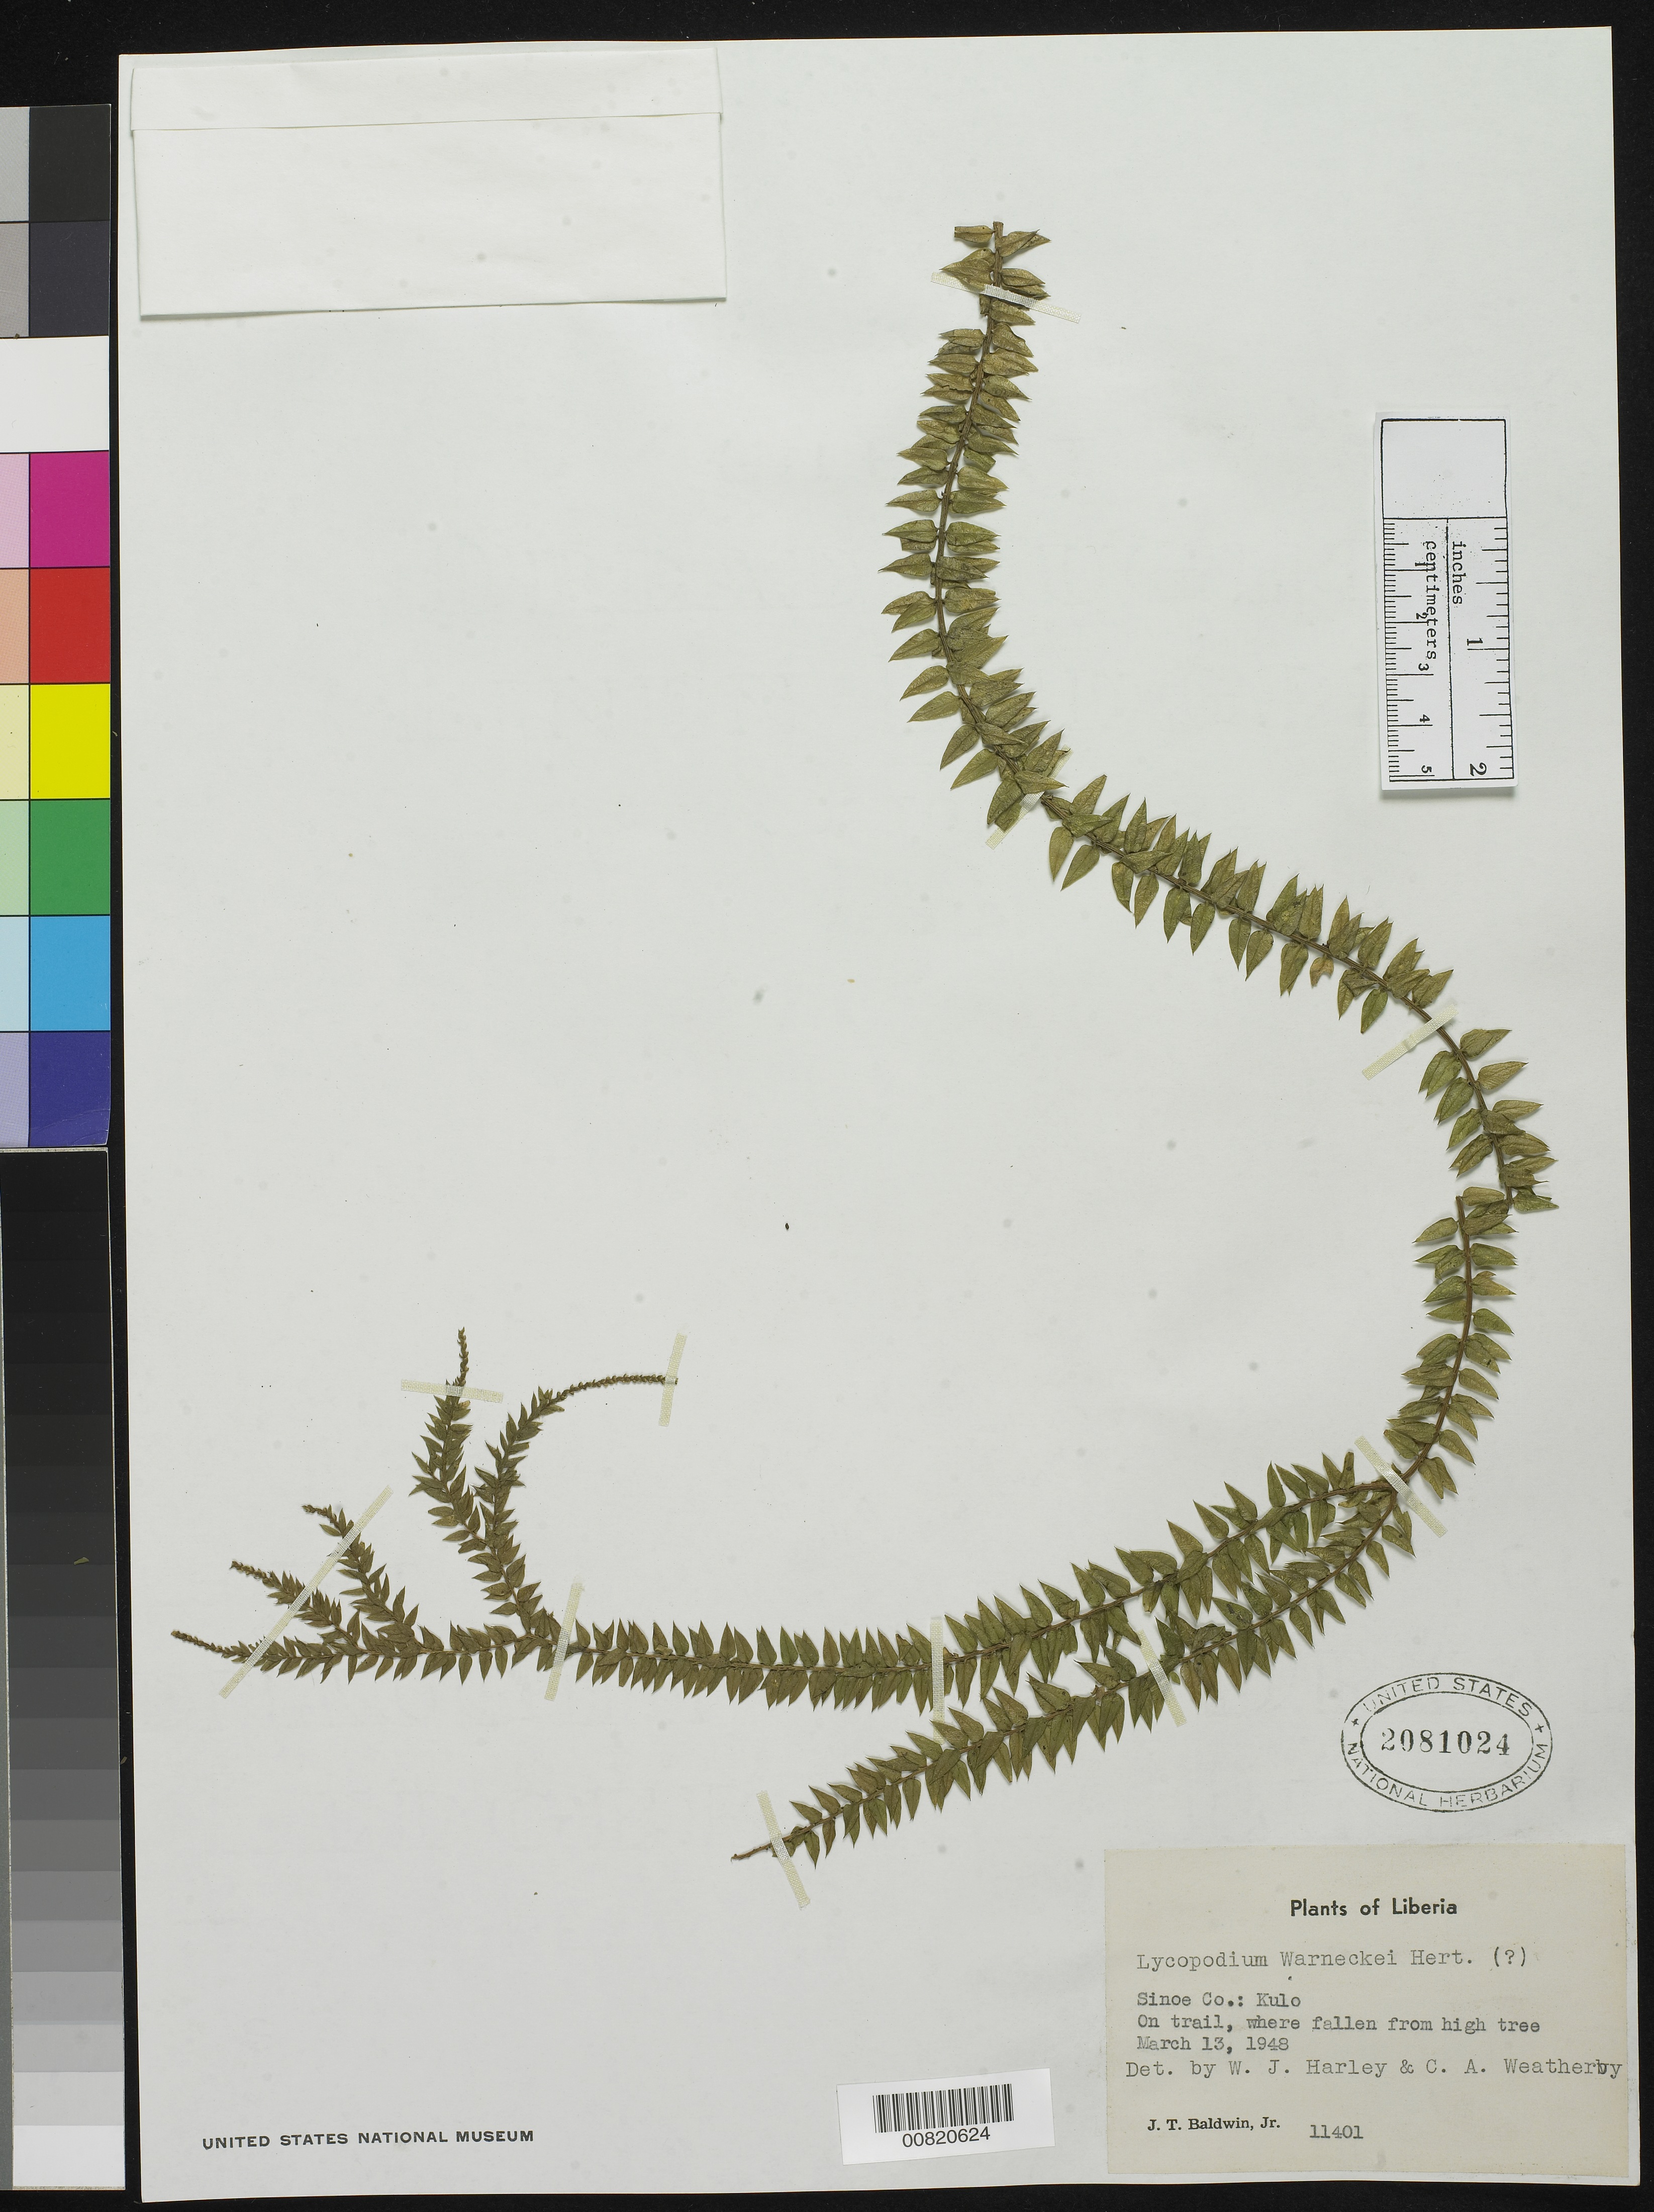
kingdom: Plantae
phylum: Tracheophyta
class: Lycopodiopsida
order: Lycopodiales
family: Lycopodiaceae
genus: Phlegmariurus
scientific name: Phlegmariurus phlegmaria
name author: (L.) Holub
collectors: J. T. Baldwin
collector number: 11401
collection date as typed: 13 Mar 1948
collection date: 1948-03-13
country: Liberia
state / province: Sinoe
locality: Kulo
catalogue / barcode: US 2081024